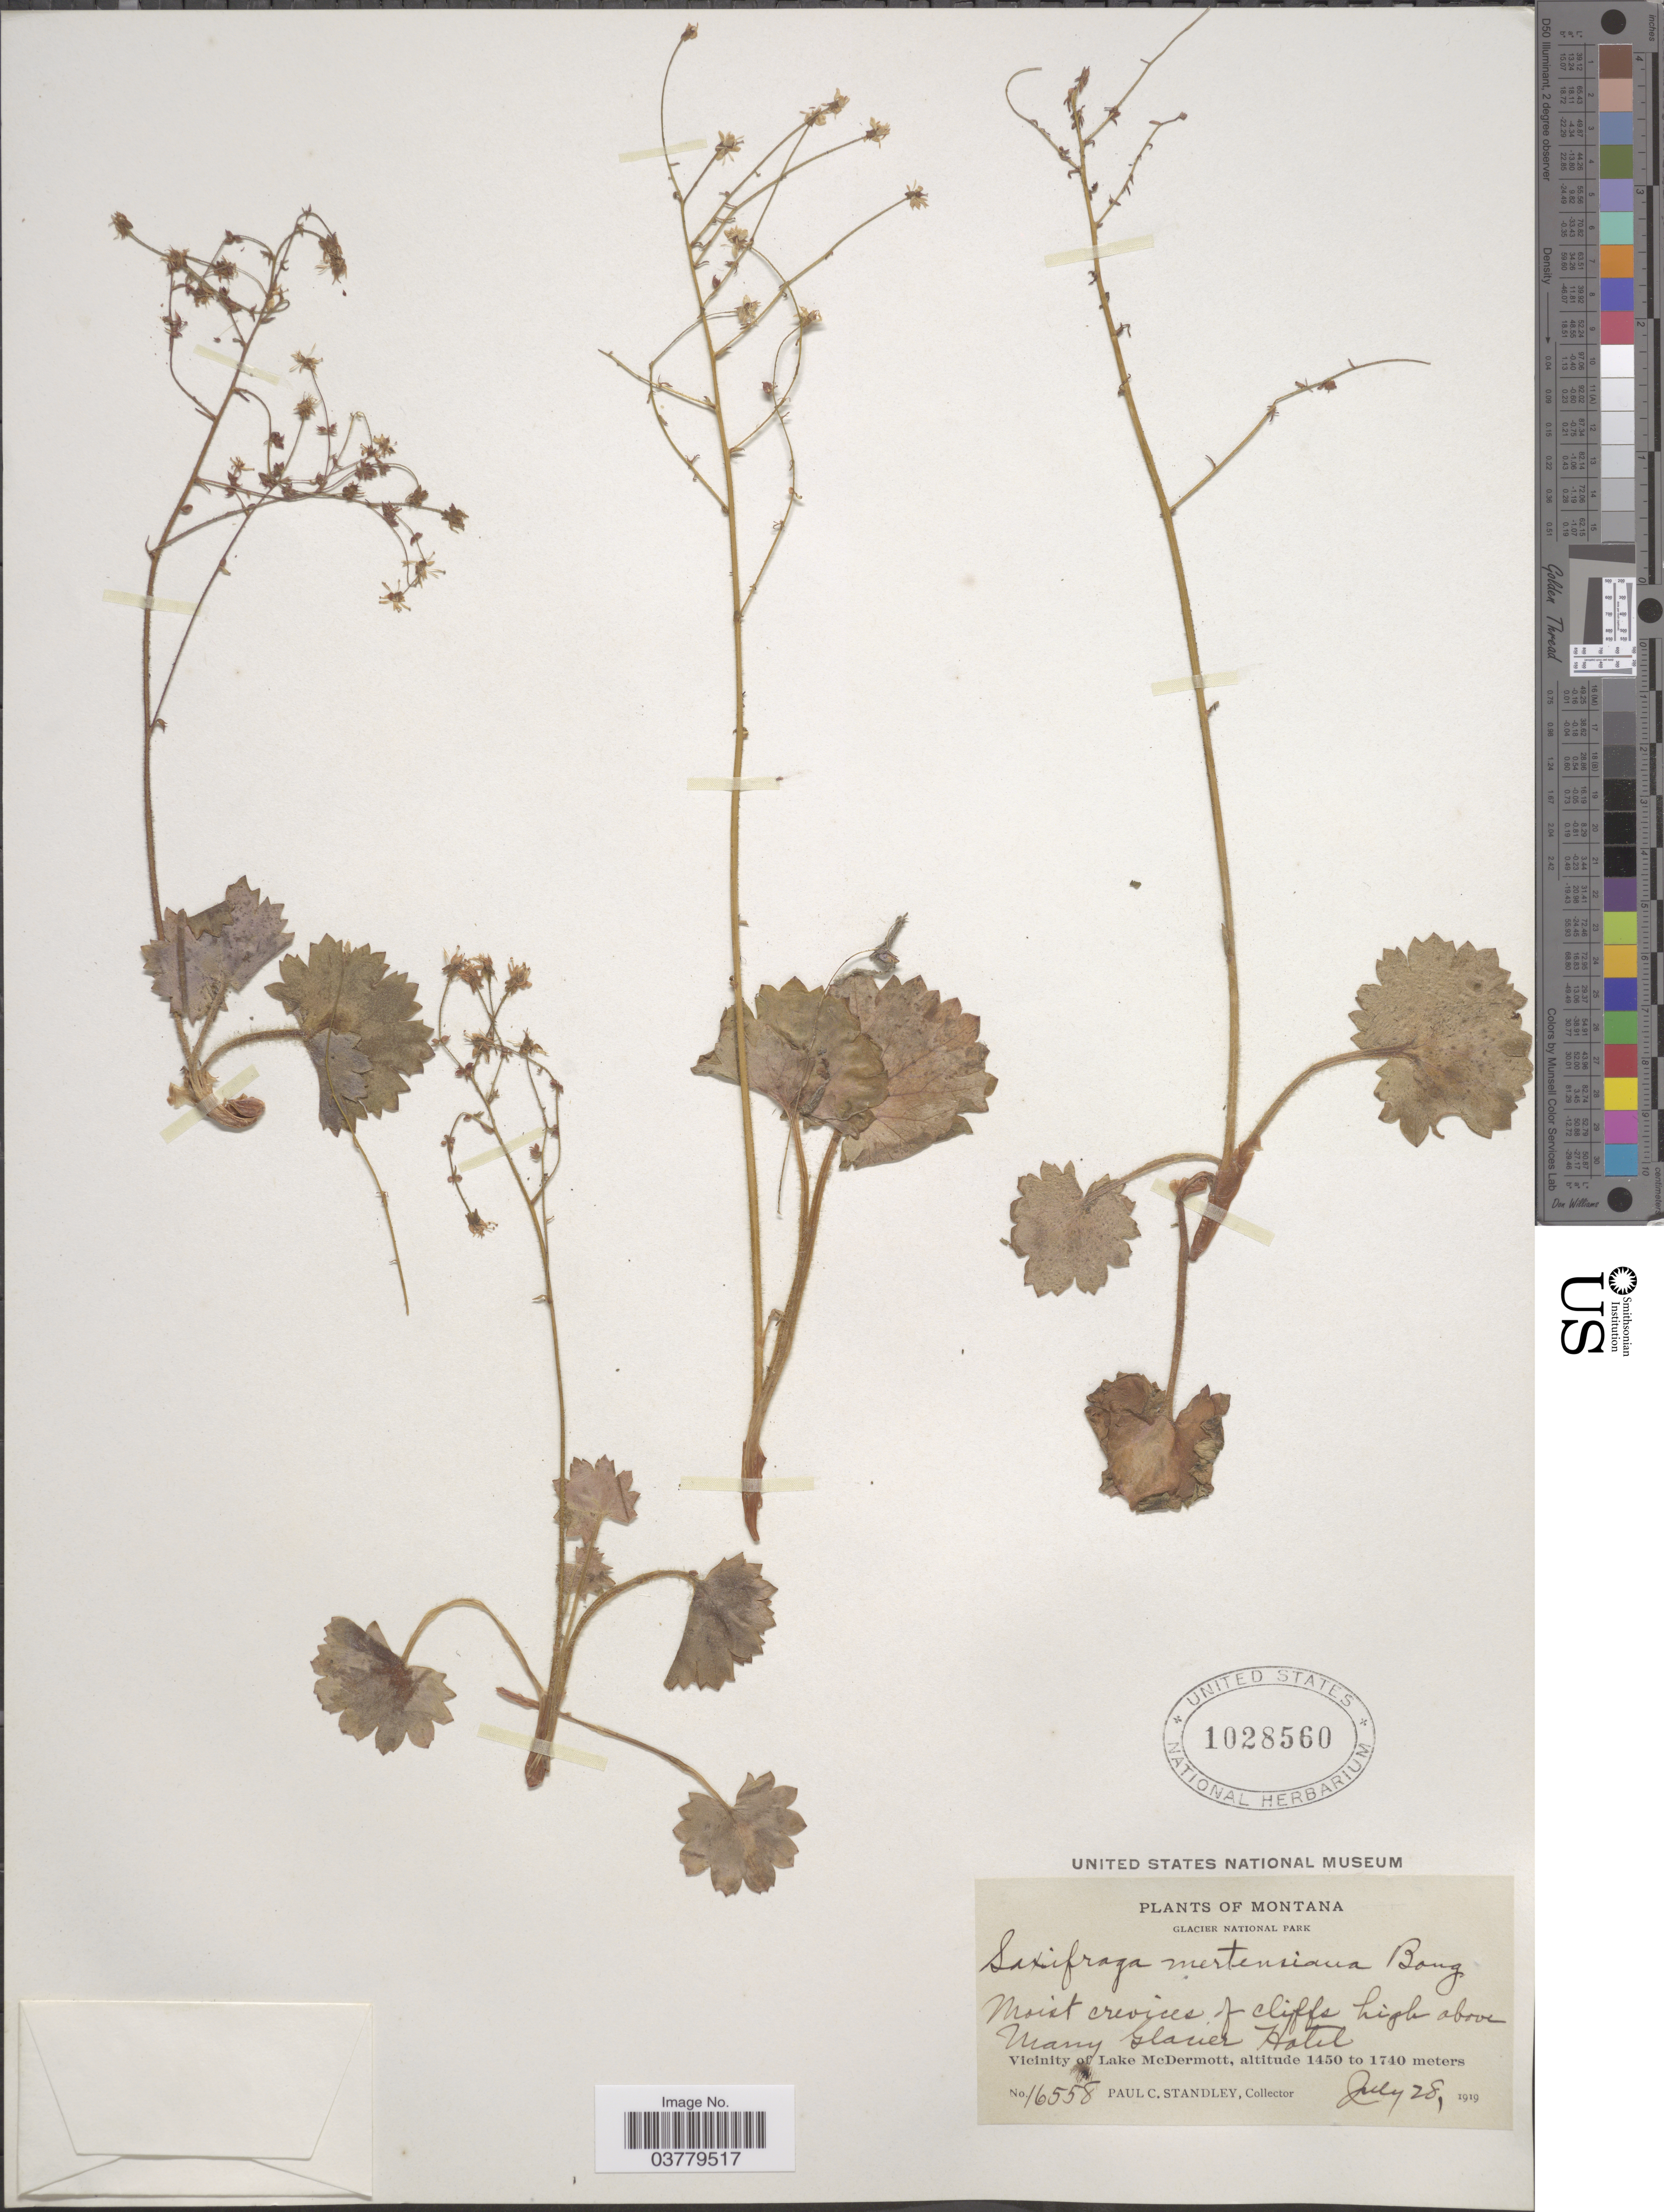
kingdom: Plantae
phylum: Tracheophyta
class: Magnoliopsida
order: Saxifragales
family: Saxifragaceae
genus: Saxifraga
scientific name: Saxifraga mertensiana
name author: Bong.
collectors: P. C. Standley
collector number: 16558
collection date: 1919-07-28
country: United States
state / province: Montana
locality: Glacier National Park. High above Many Glacier Hotel. Vicinity of Lake McDermott.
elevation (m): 1450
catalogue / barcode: US 1028560